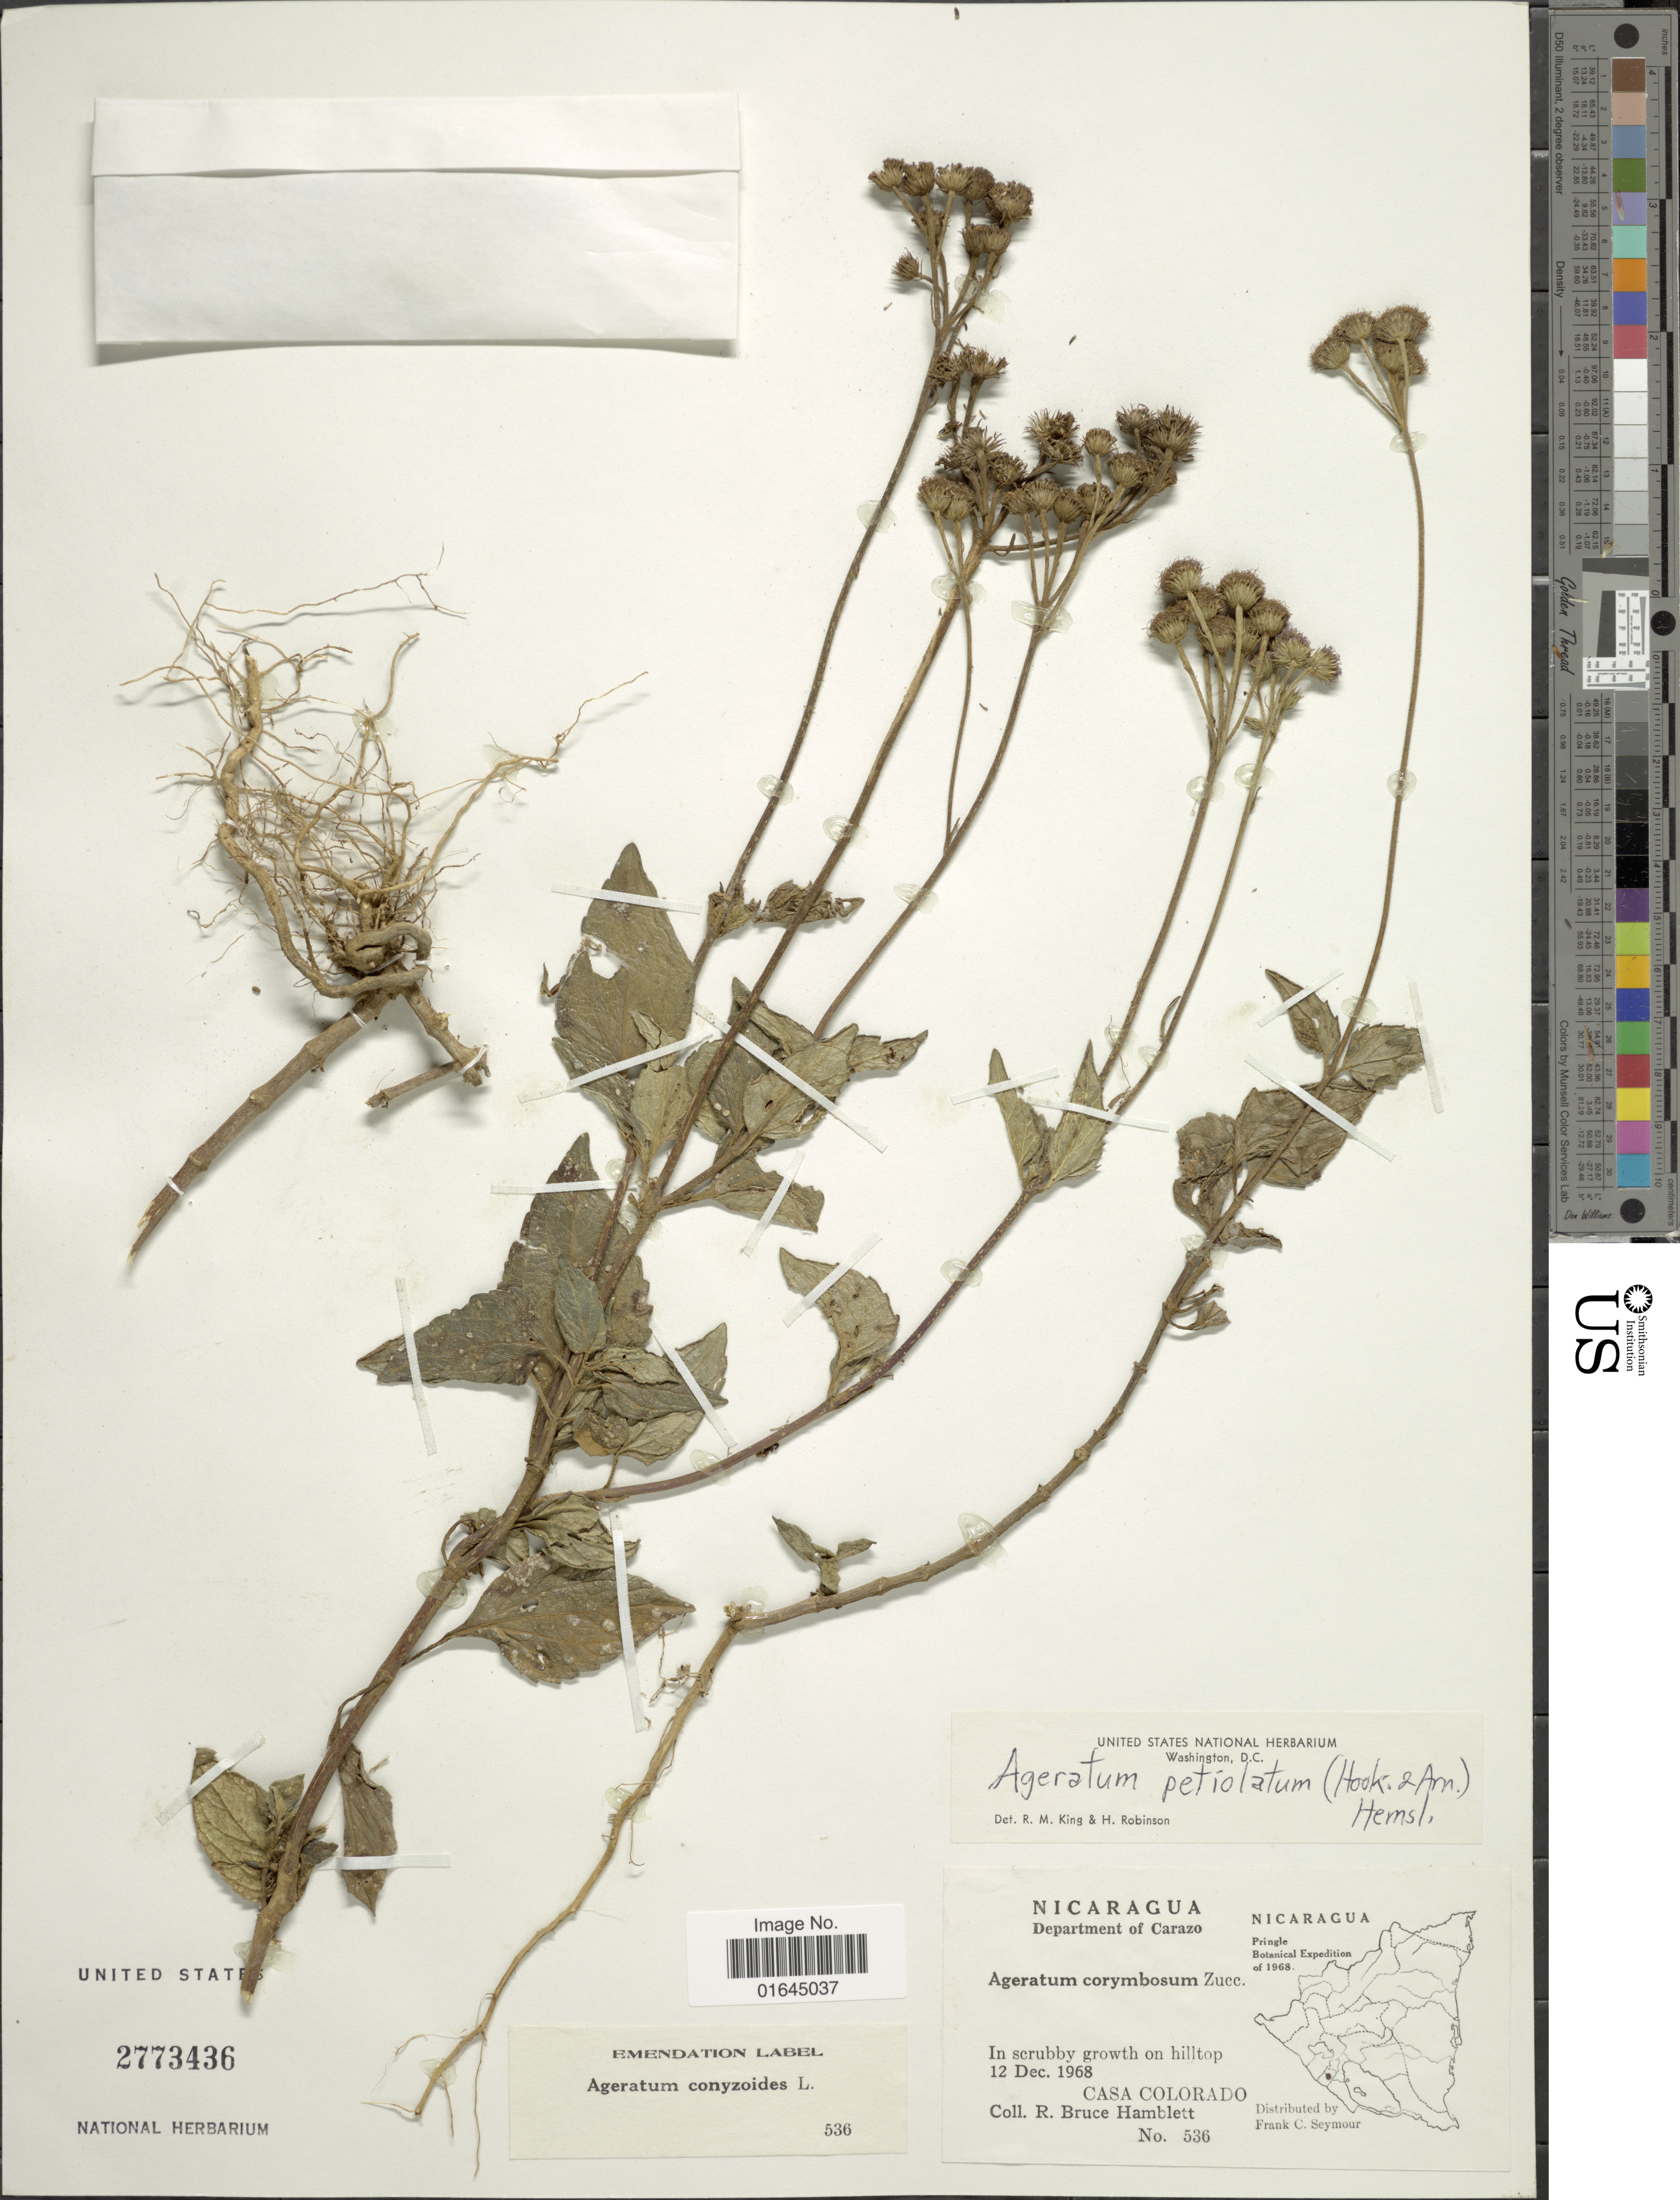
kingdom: Plantae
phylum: Tracheophyta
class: Magnoliopsida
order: Asterales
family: Asteraceae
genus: Ageratum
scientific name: Ageratum petiolatum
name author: (Hook. & Arn.) Hemsl.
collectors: R. Hamblett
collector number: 536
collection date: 1968-12-12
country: Nicaragua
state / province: Carazo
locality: Department of Carazo, Casa Colorado.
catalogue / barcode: US 2773436